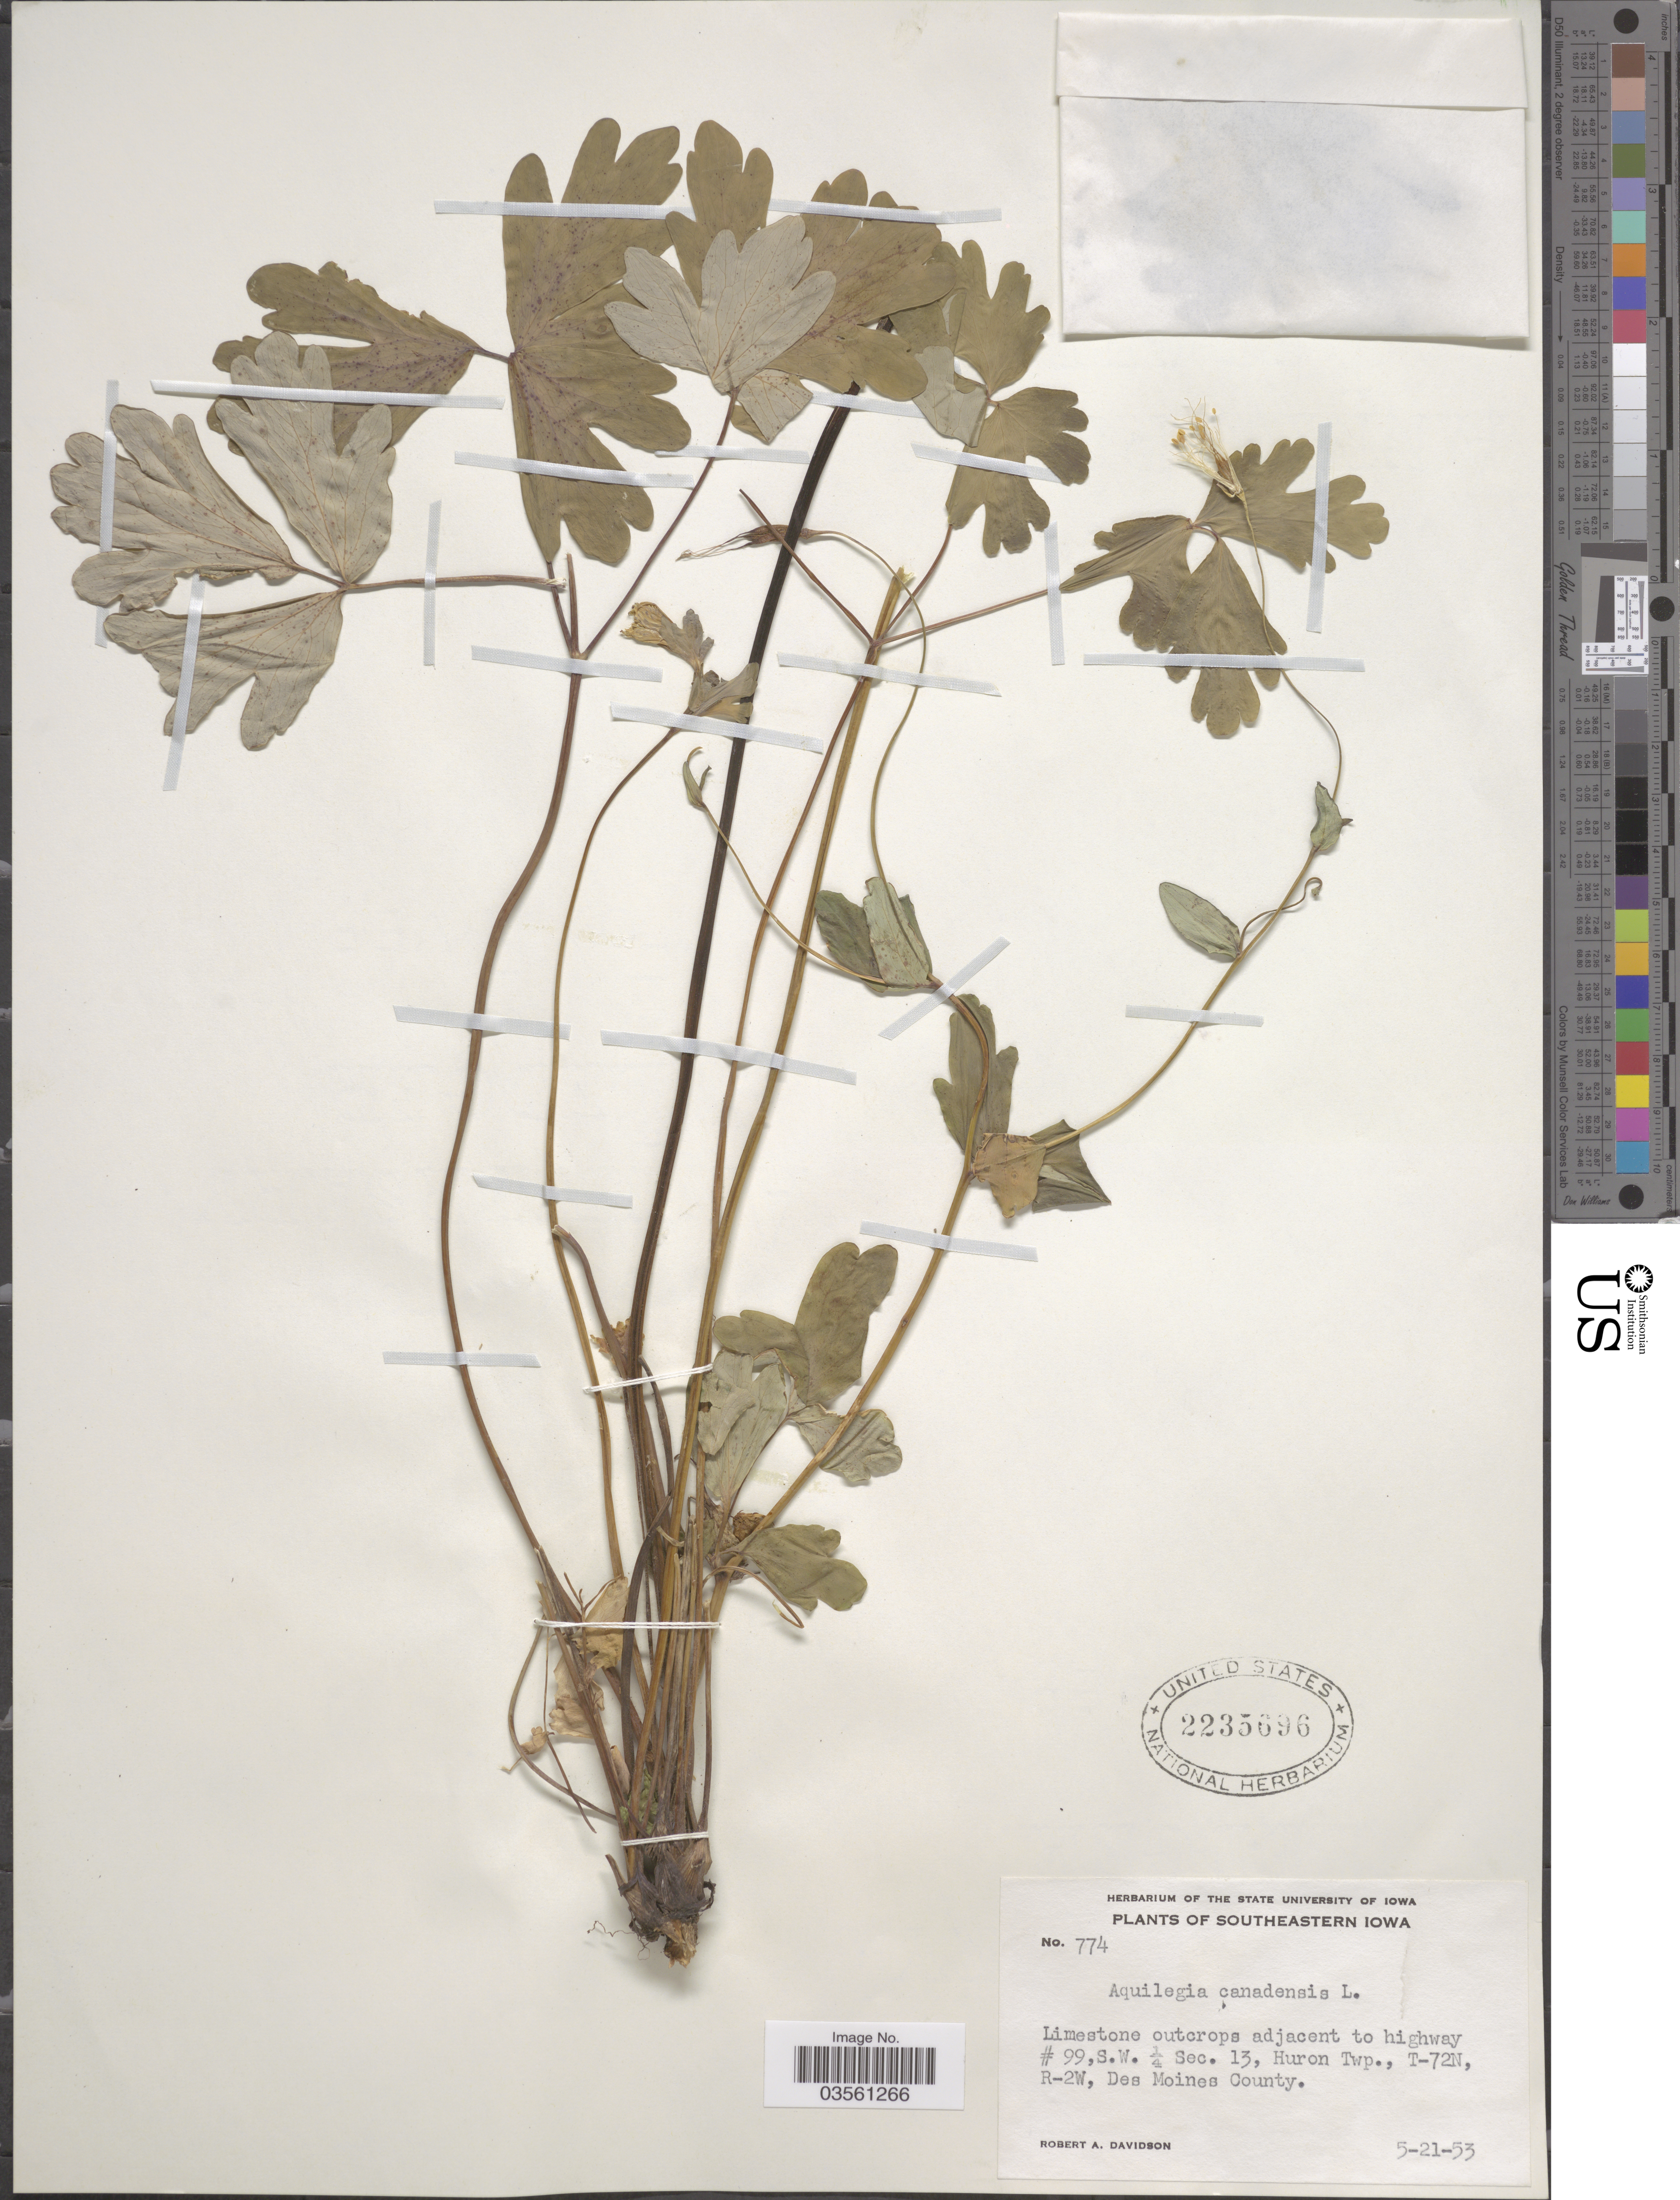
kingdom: Plantae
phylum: Tracheophyta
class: Magnoliopsida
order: Ranunculales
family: Ranunculaceae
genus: Aquilegia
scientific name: Aquilegia canadensis var. coccinea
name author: (Small) Munz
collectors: R. A. Davidson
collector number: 774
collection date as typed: Transcribed d/m/y: 21/5/53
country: United States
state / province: Iowa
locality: Southeastern Iowa. Limestone outcrops adjacent to highway # 99, S.W. ¼ Sec. 13, Huron Twp., T-72N, R-2W, Des Moines County.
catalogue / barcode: US 2235696